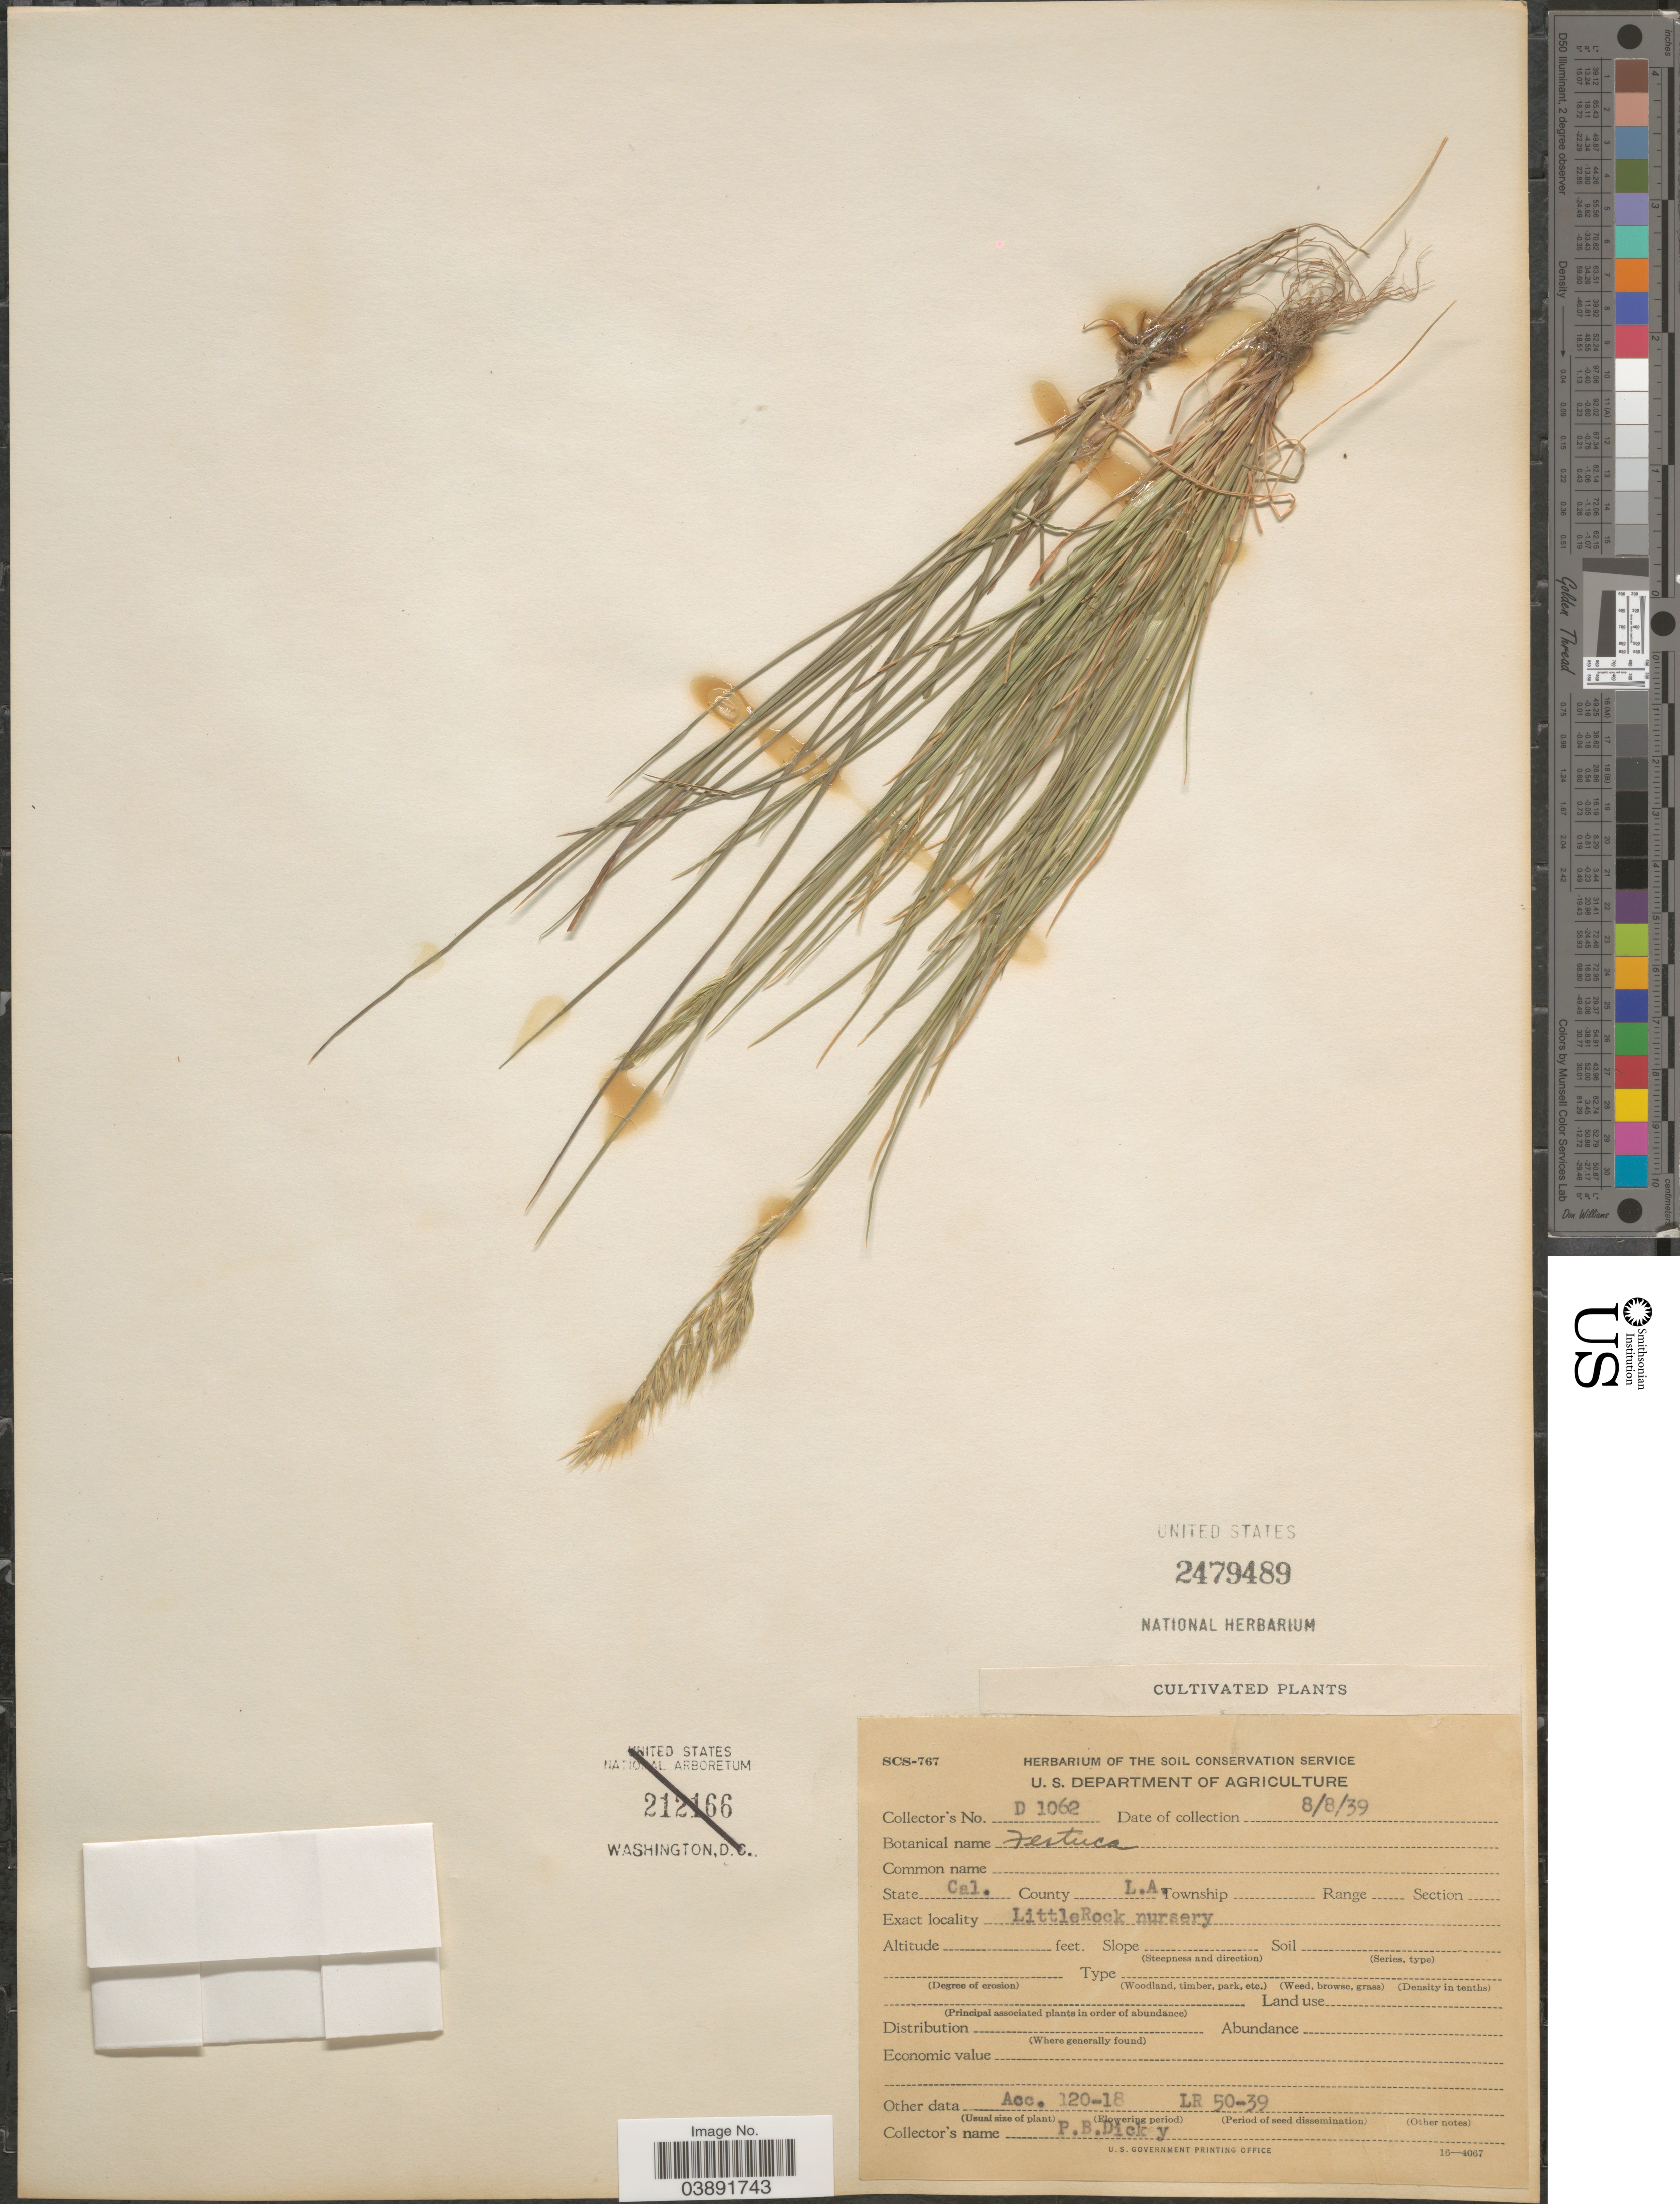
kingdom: Plantae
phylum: Tracheophyta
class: Liliopsida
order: Poales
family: Poaceae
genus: Festuca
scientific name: Festuca sp.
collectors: P. Dickey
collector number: D1062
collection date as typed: Transcribed d/m/y: 8/8/39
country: United States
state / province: California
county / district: Los Angeles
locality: County L.A. Little Rock nursery. Acc. 120-18 LR 50-39.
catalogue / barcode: US 2479489